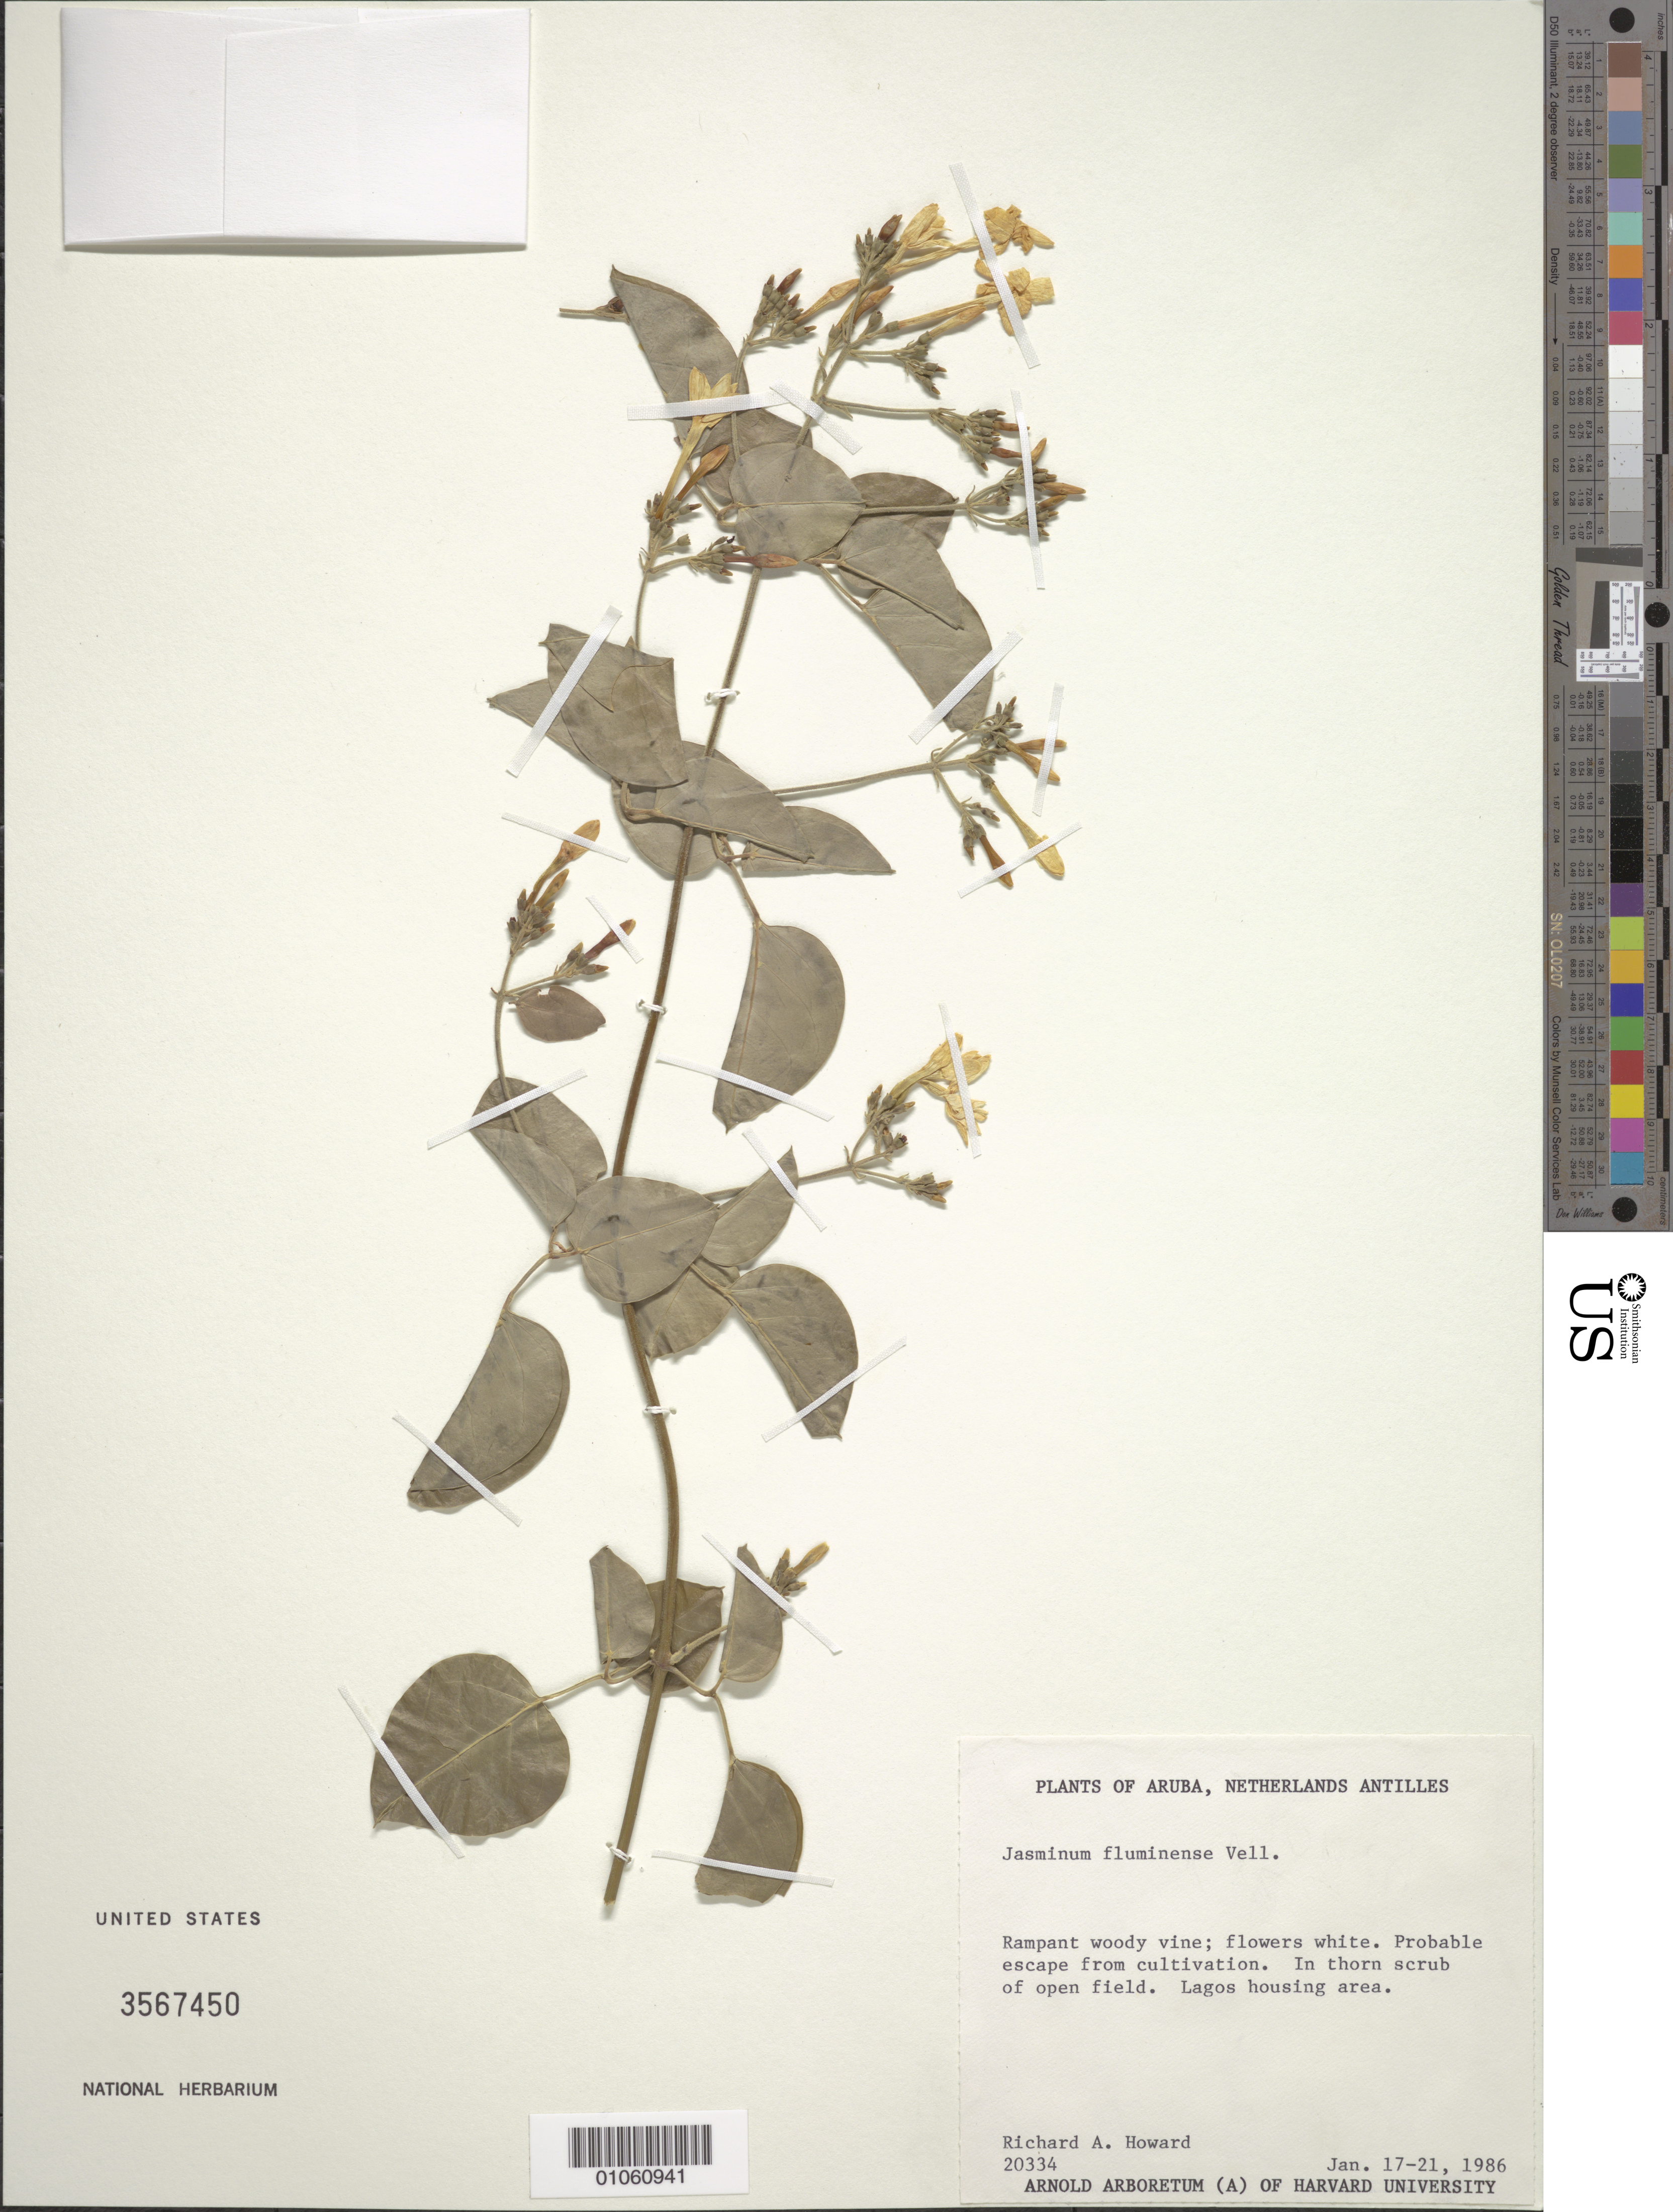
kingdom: Plantae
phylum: Tracheophyta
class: Magnoliopsida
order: Lamiales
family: Oleaceae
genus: Jasminum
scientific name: Jasminum fluminense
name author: Vell.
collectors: R. A. Howard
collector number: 20334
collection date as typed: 17 Jan 1986 to 21 Jan 1986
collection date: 1986-01-17/1986-01-21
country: Aruba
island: Aruba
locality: Lagos housing area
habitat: In thorn scrub of open field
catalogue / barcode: US 3567450